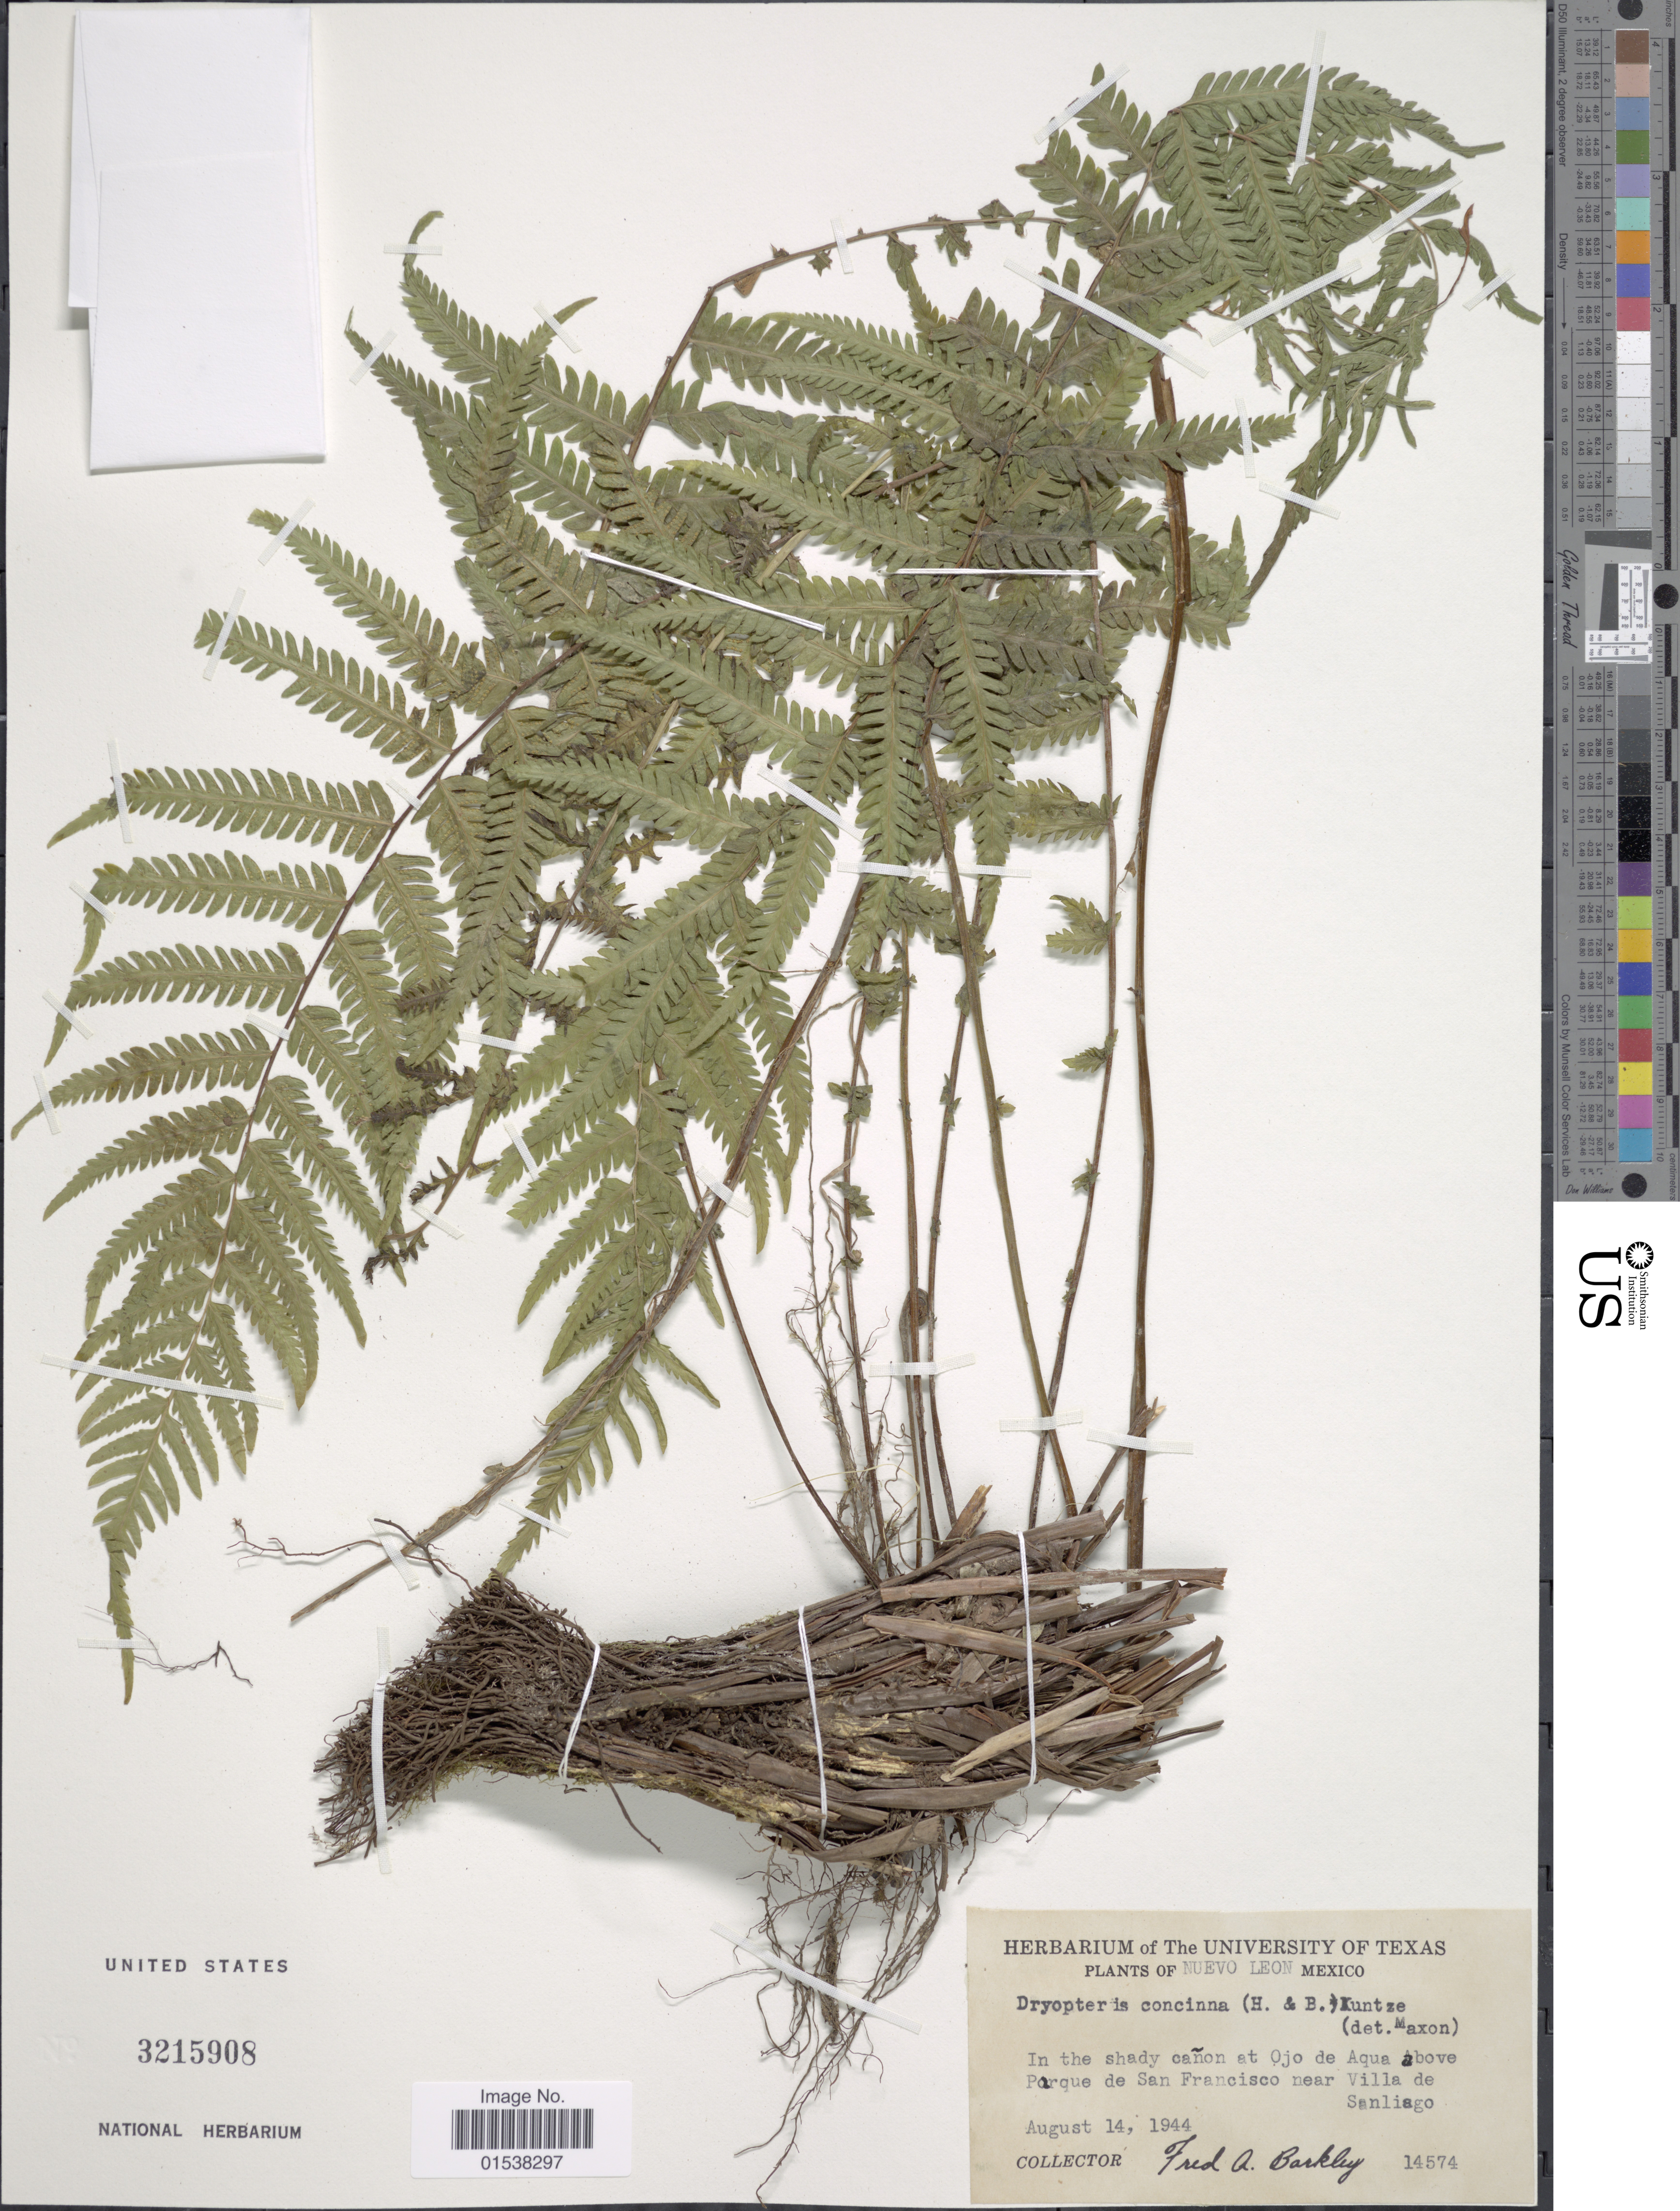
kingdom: Plantae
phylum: Tracheophyta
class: Polypodiopsida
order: Polypodiales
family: Thelypteridaceae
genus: Amauropelta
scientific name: Amauropelta concinna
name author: (Willd.) Pic. Serm.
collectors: F. A. Barkley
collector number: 14574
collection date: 1944-08-14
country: Mexico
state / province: Nuevo León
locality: In the shady canon at Ojo de Aqua above Parque de San Francisco near Villa de Sanliago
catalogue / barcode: US 3215908